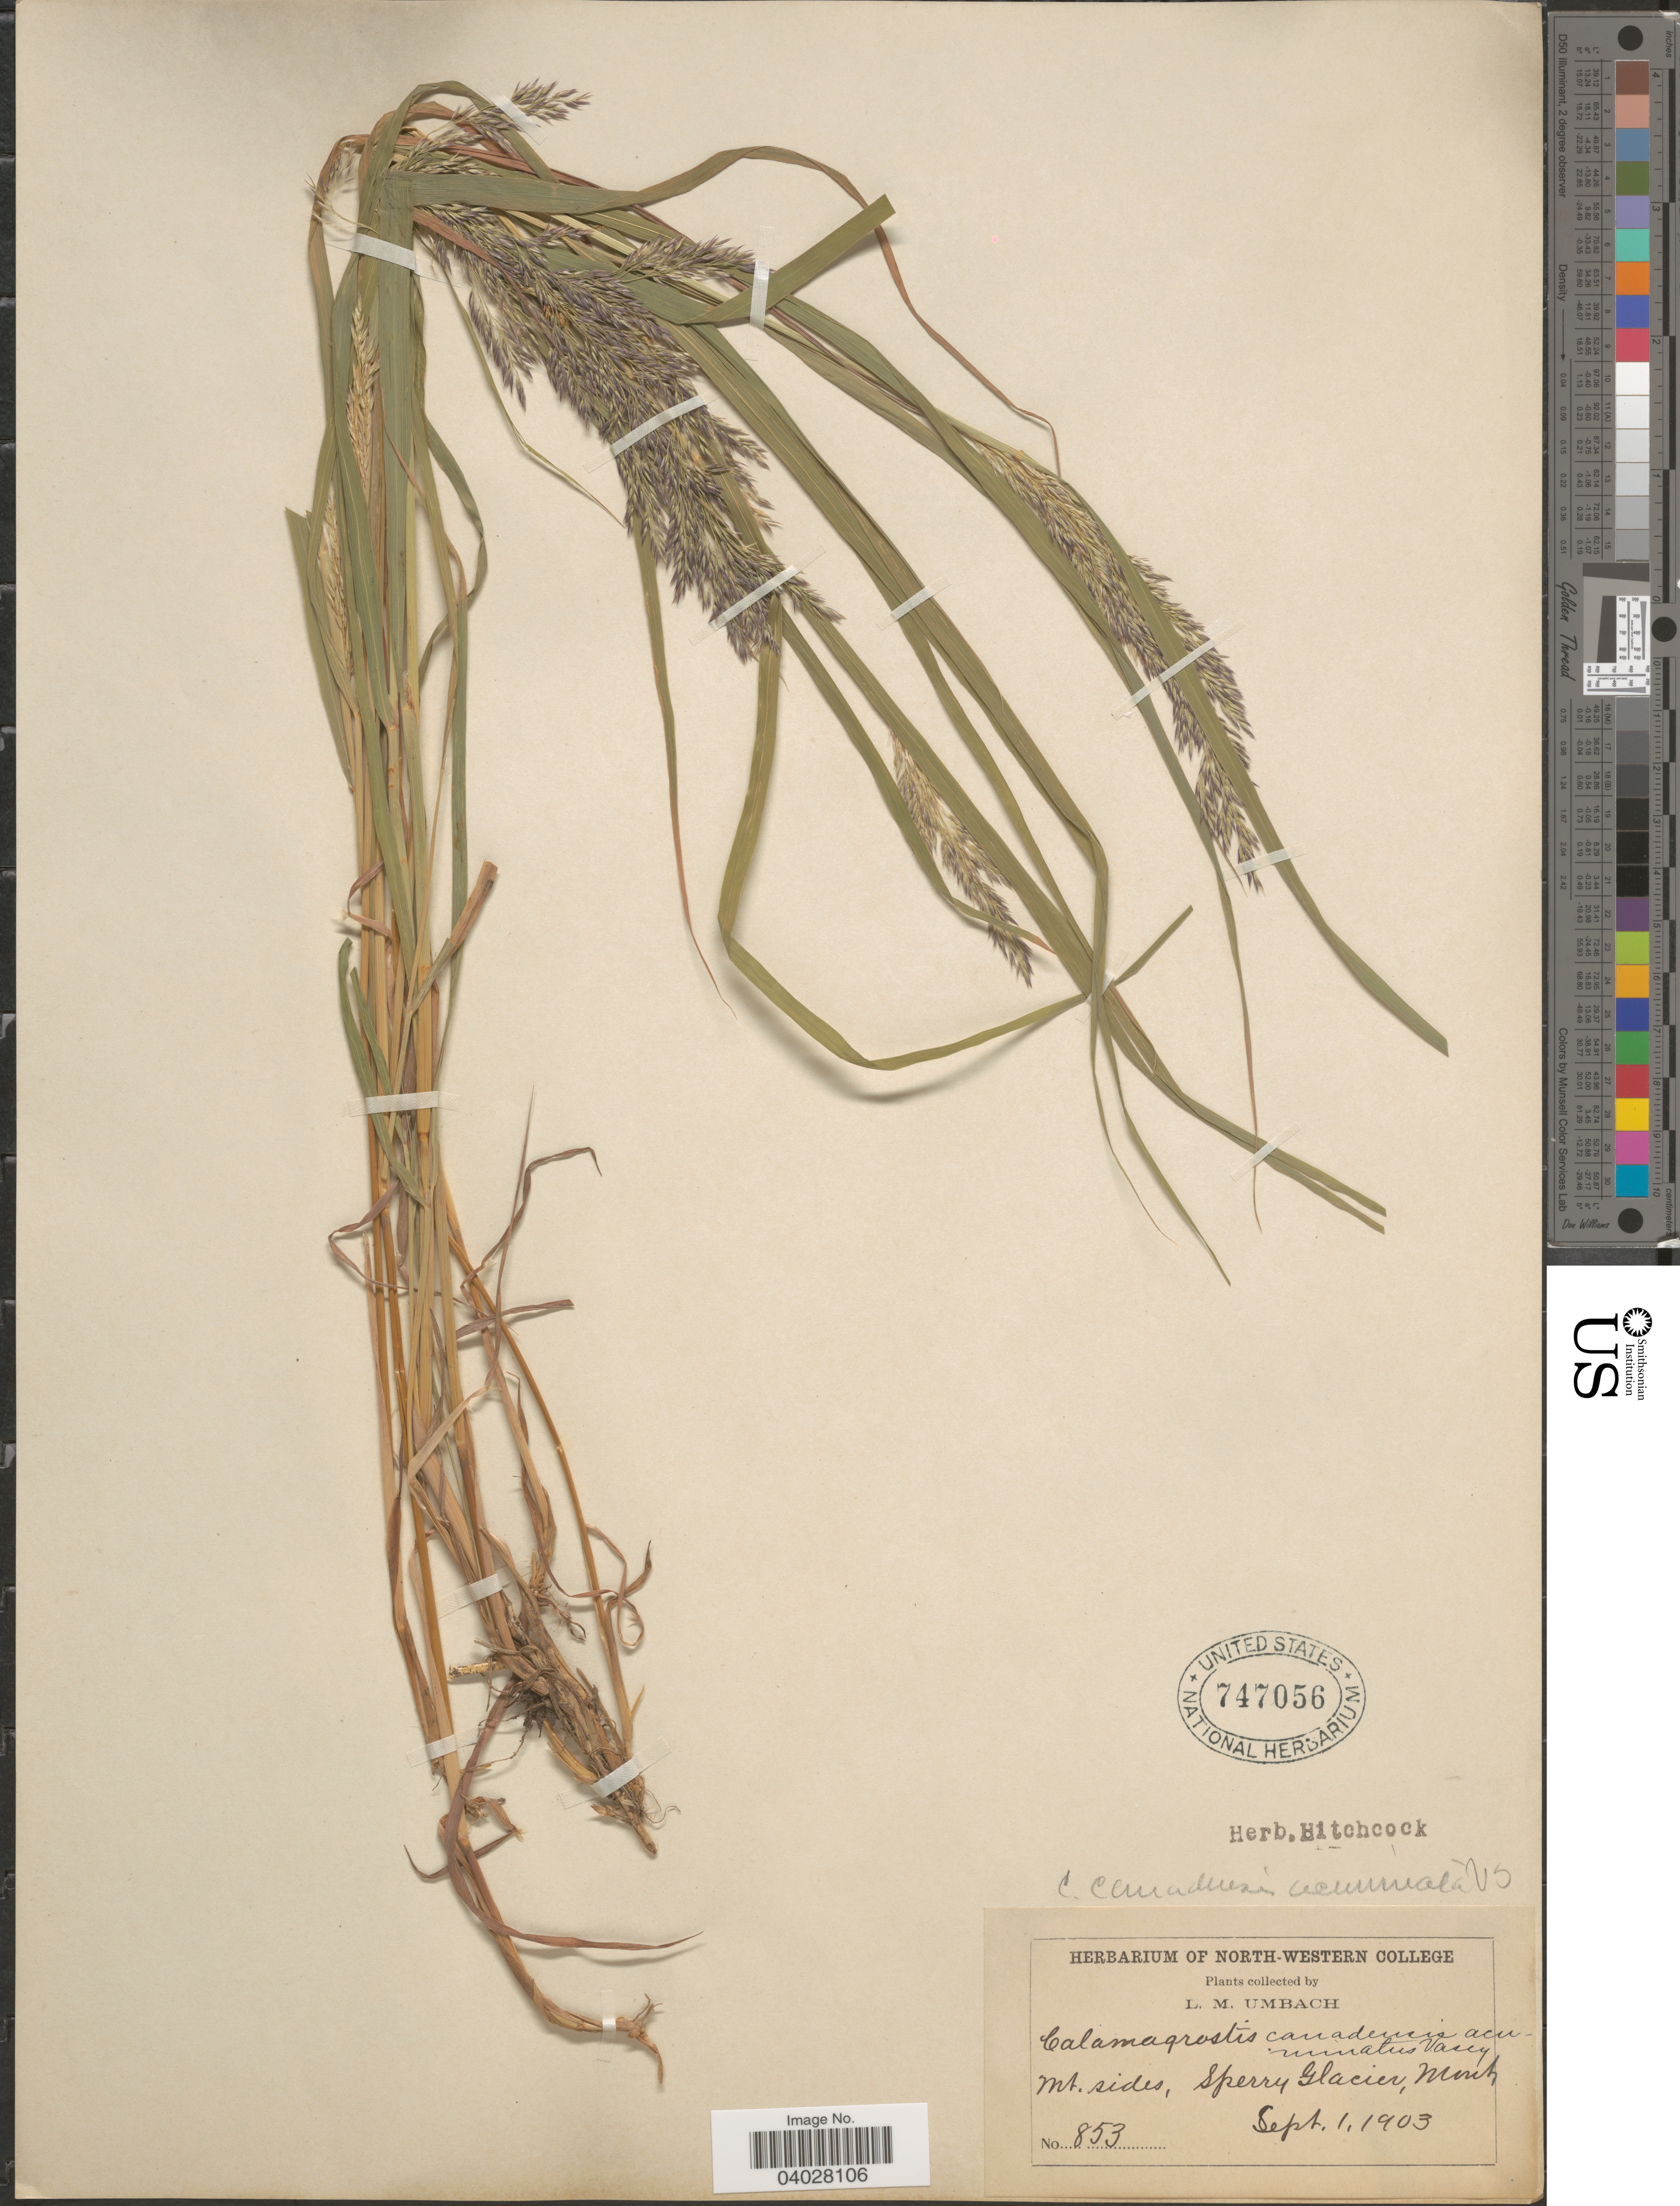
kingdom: Plantae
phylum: Tracheophyta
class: Liliopsida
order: Poales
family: Poaceae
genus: Calamagrostis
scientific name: Calamagrostis canadensis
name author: (Michx.) P. Beauv.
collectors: L. M. Umbach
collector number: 853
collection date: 1903-09-01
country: United States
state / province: Montana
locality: Mt. sides, Sperry Glacier.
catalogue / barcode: US 747056